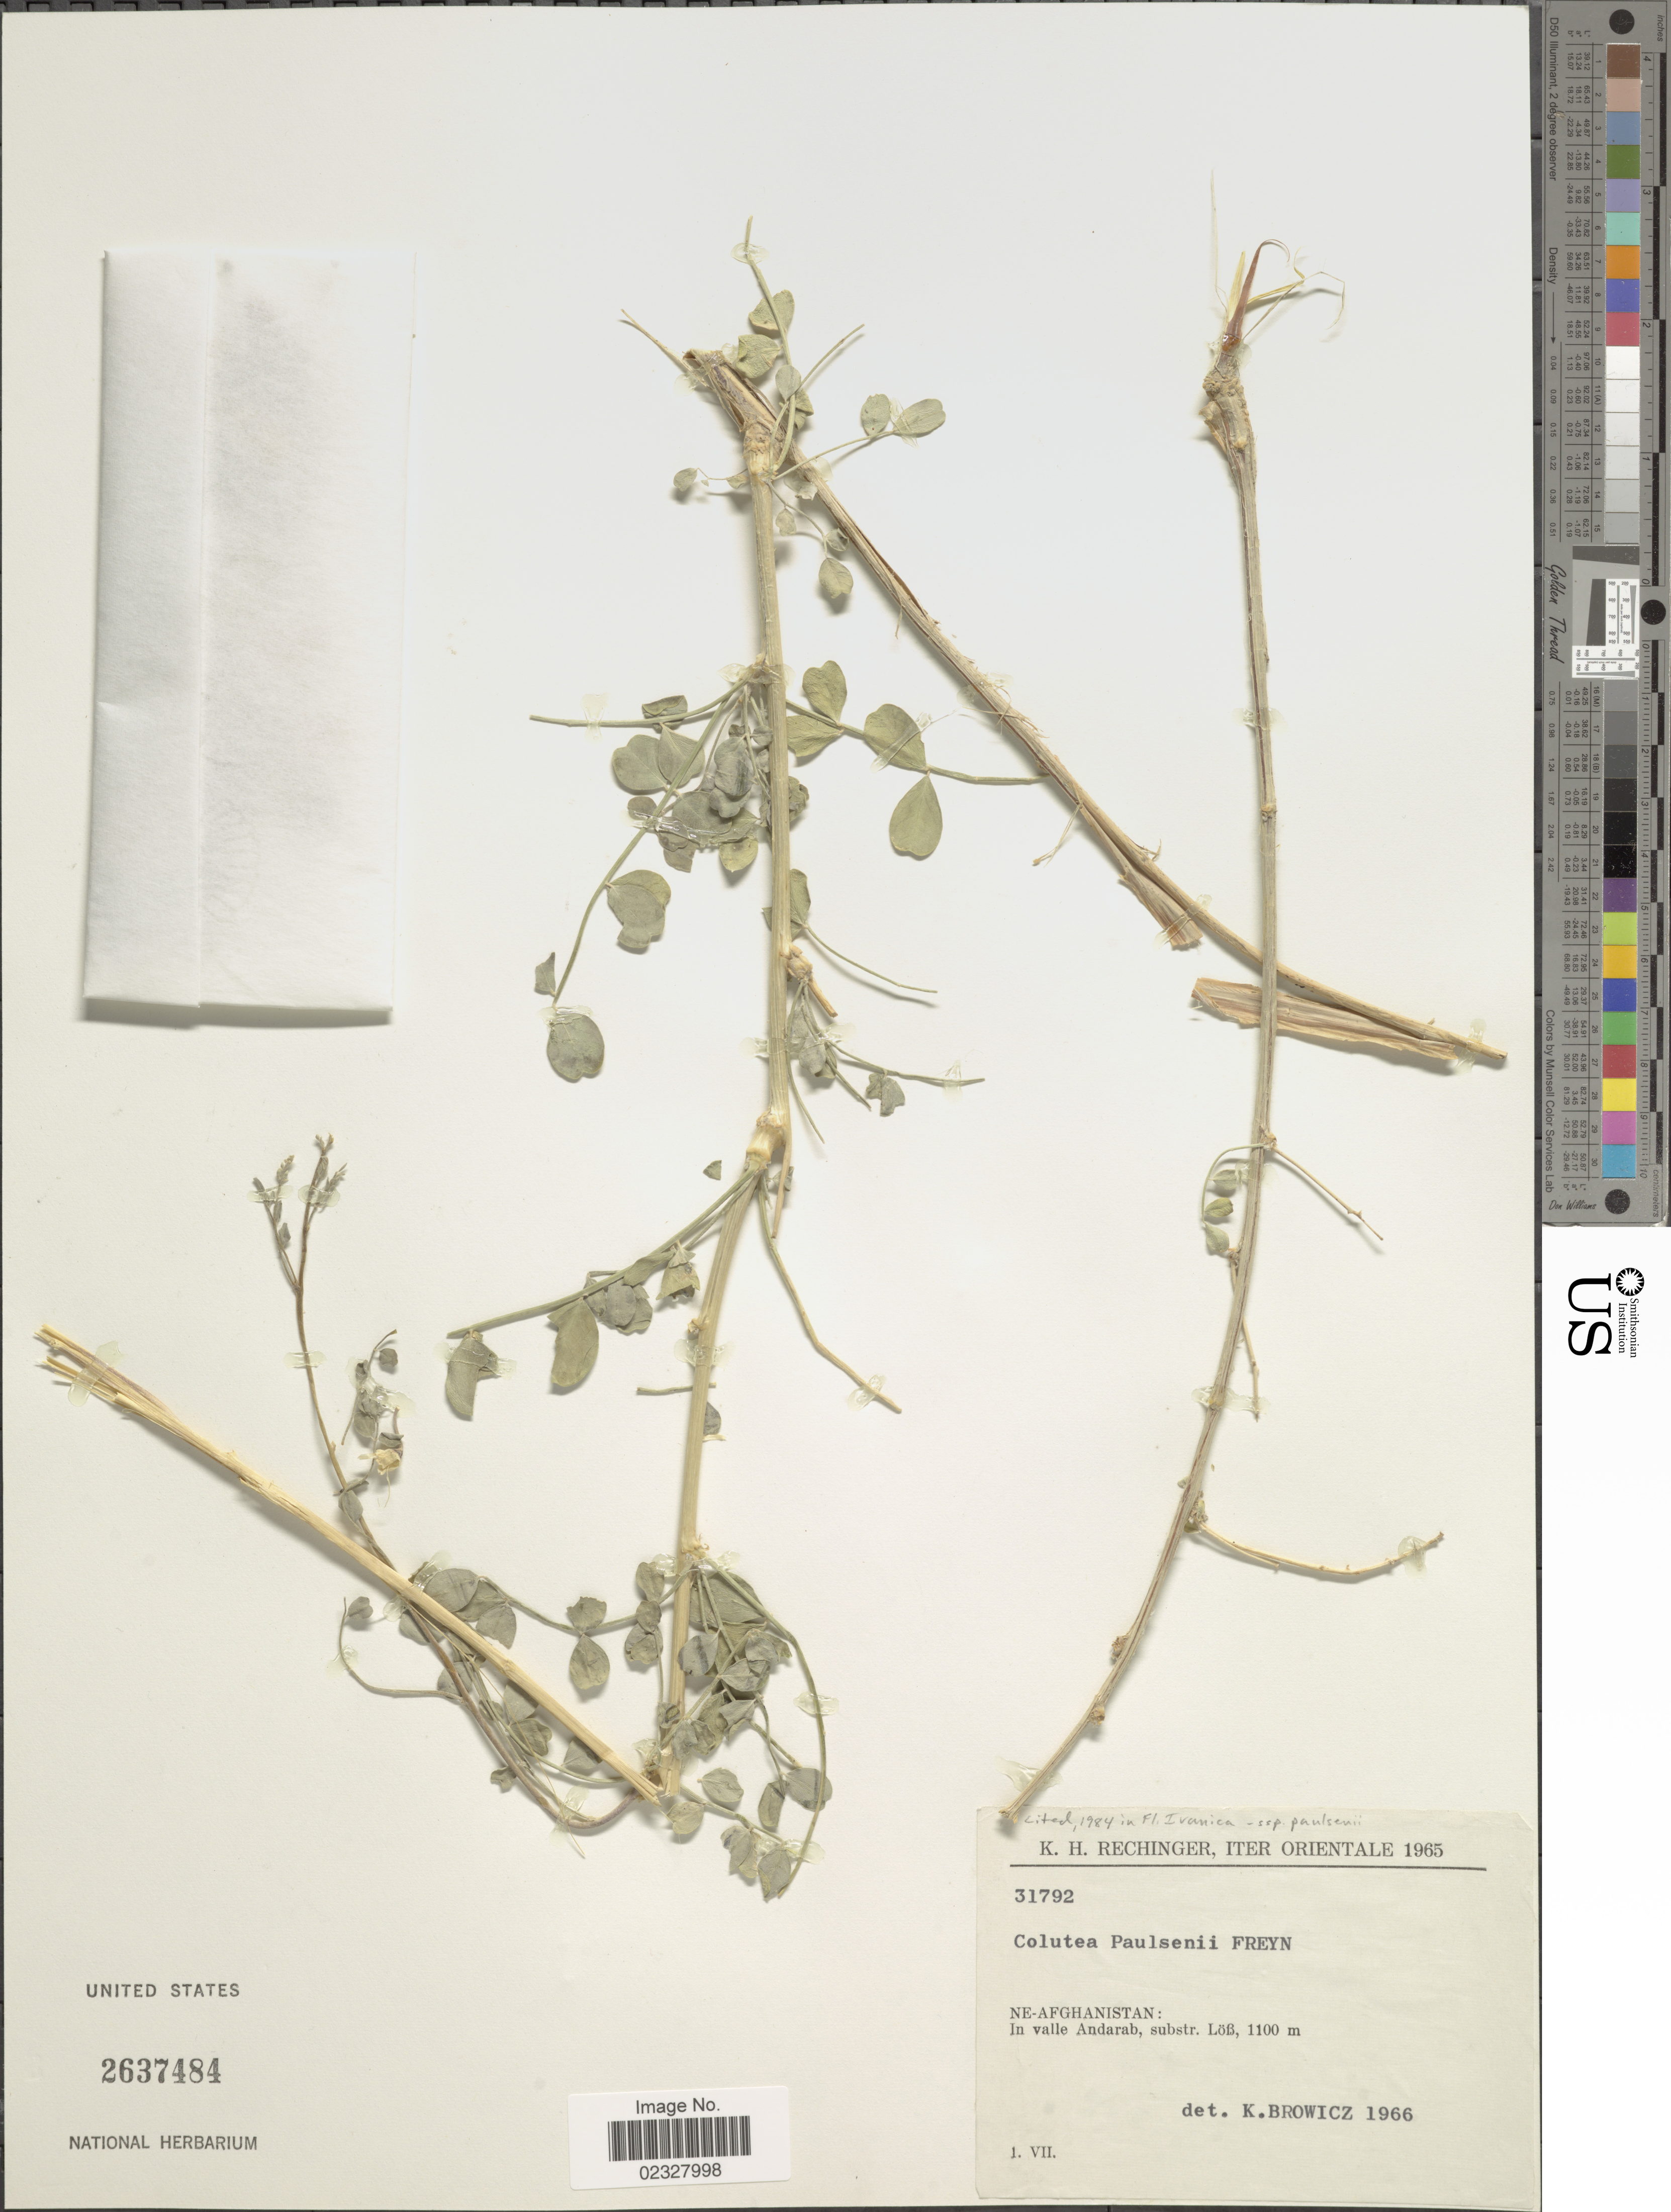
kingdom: Plantae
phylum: Tracheophyta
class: Magnoliopsida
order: Fabales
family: Fabaceae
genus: Colutea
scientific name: Colutea paulsenii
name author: Bornm. ex Freyn & Freyn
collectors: K. H. Rechinger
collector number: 31792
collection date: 1965-07-01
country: Afghanistan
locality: Orientale, NE-Afghanistan, In valle Andarab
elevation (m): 1100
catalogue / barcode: US 2637484